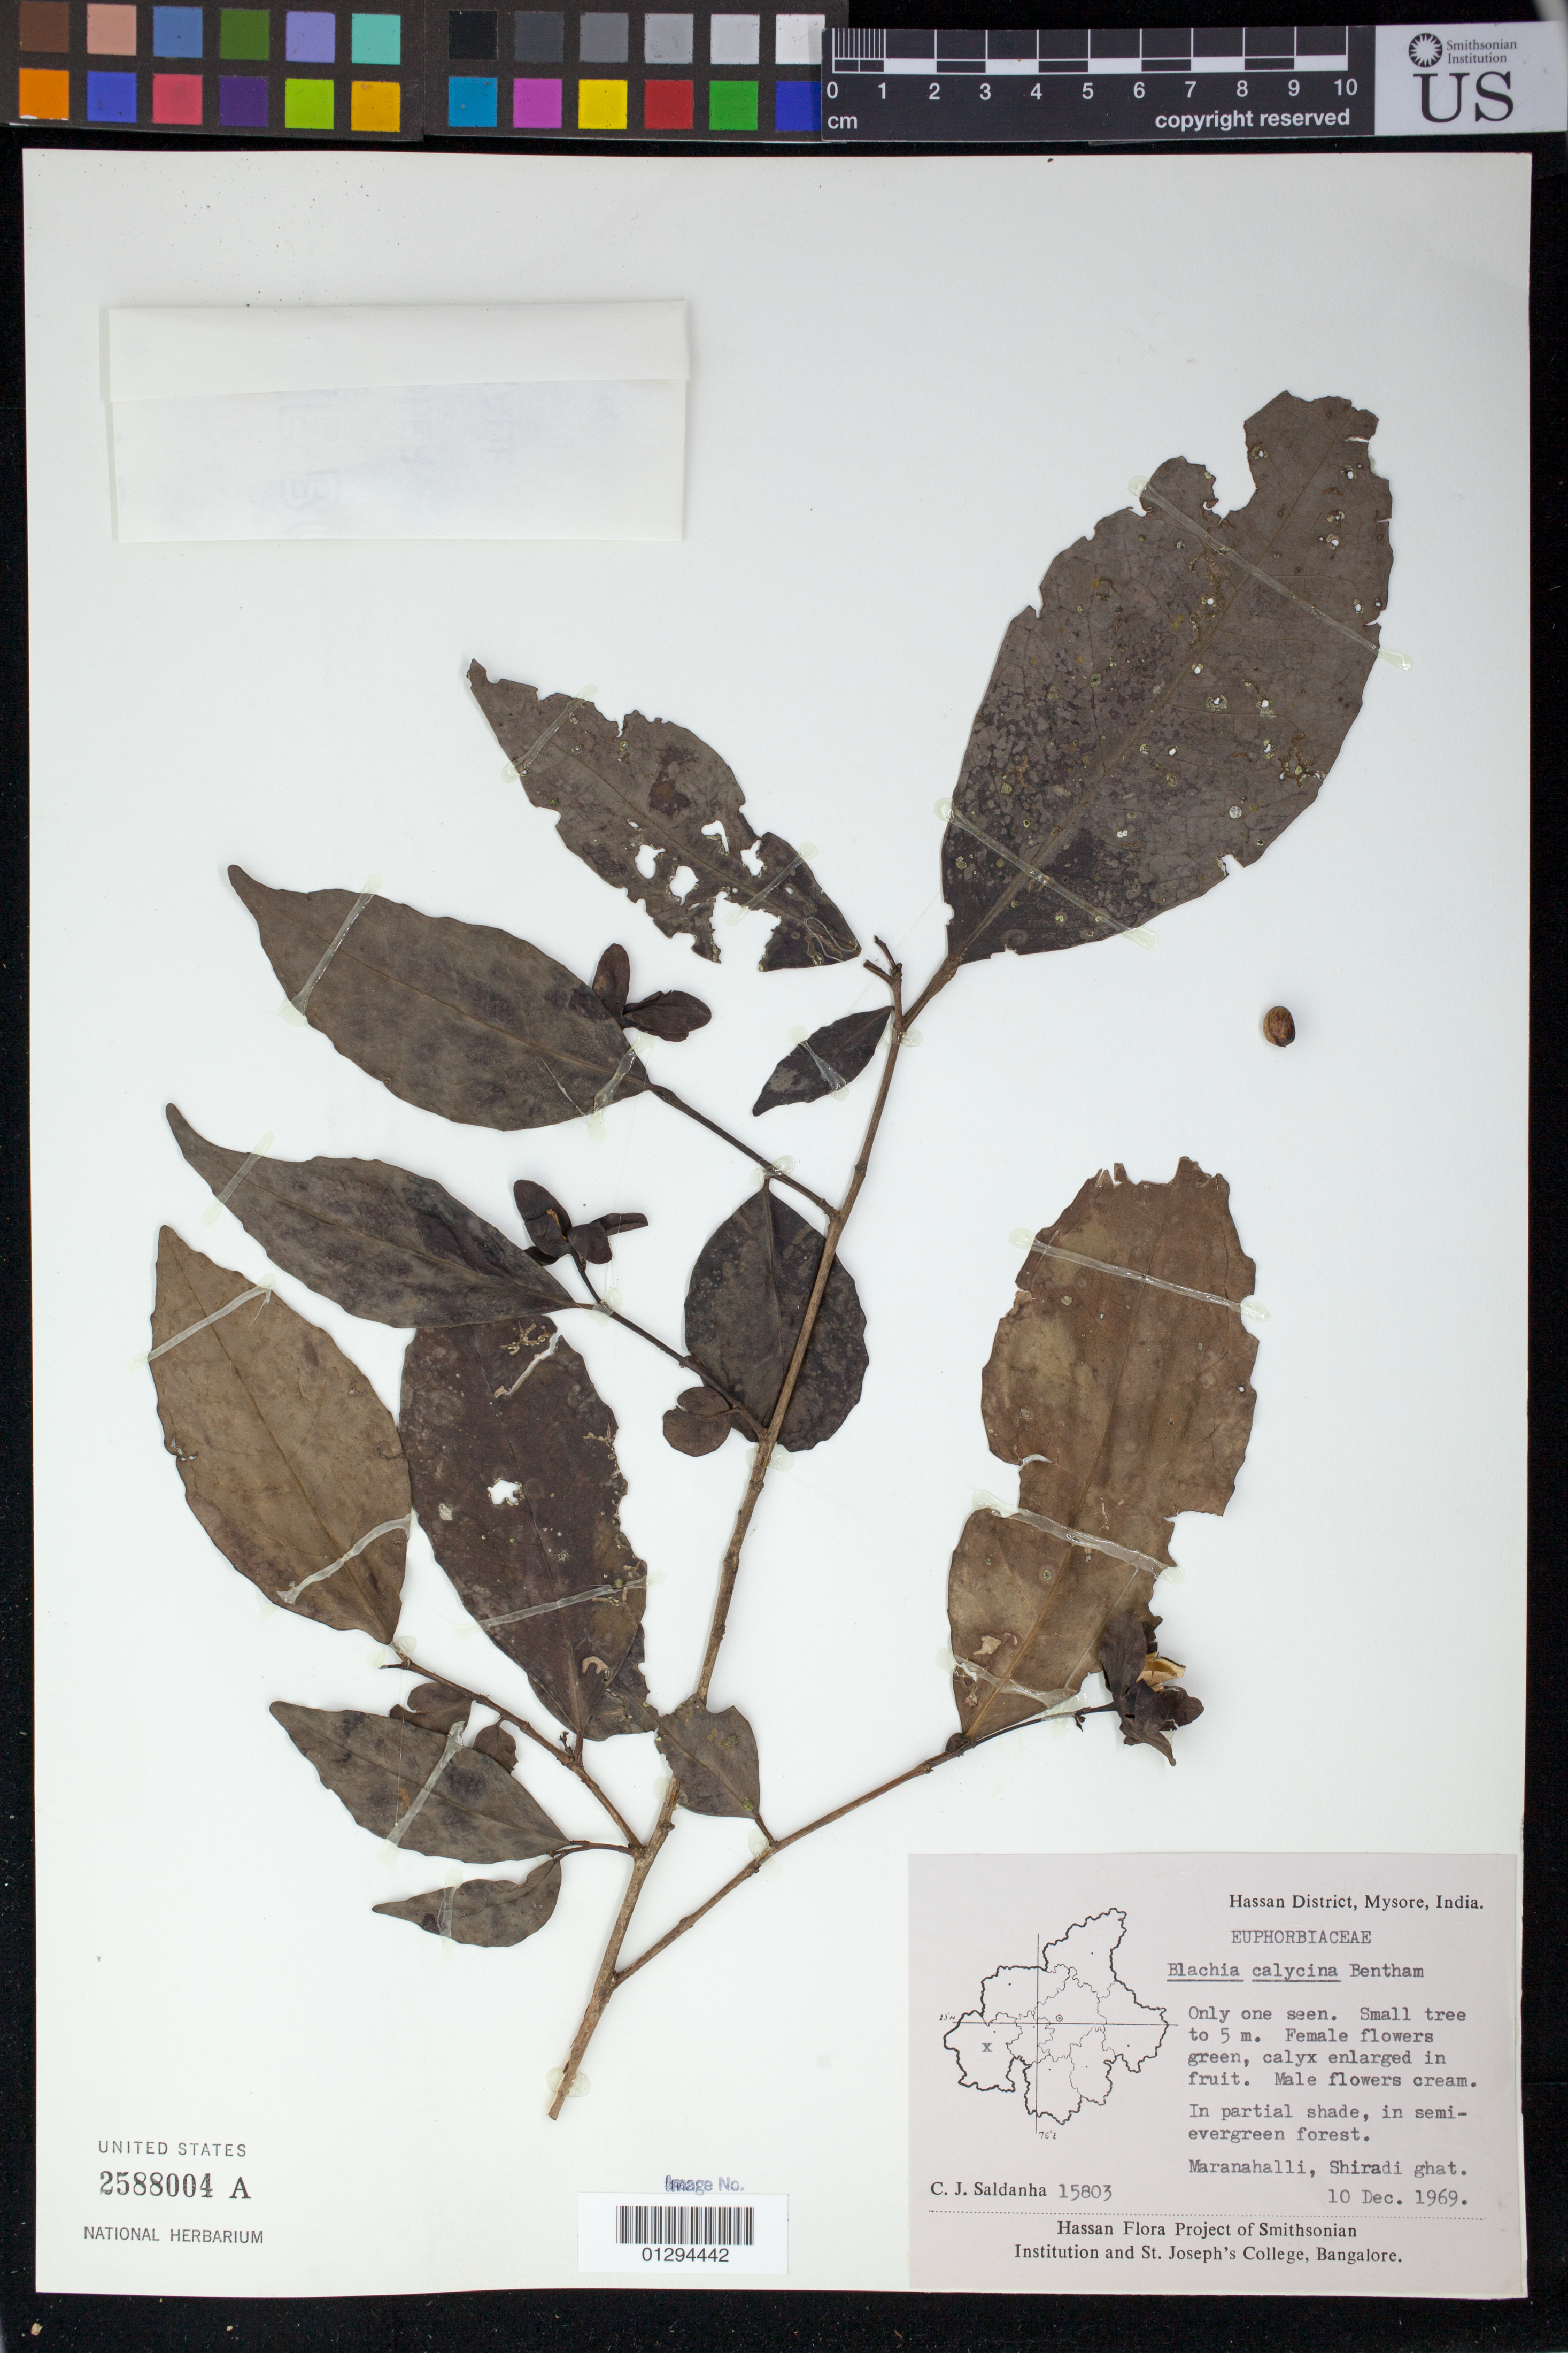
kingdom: Plantae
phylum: Tracheophyta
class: Magnoliopsida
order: Malpighiales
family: Euphorbiaceae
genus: Blachia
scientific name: Blachia calycina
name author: Benth.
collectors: C. J. Saldanha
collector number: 15803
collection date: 1969-12-10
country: India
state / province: Karnataka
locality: Hassan District, Mysore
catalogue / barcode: US 2588004A